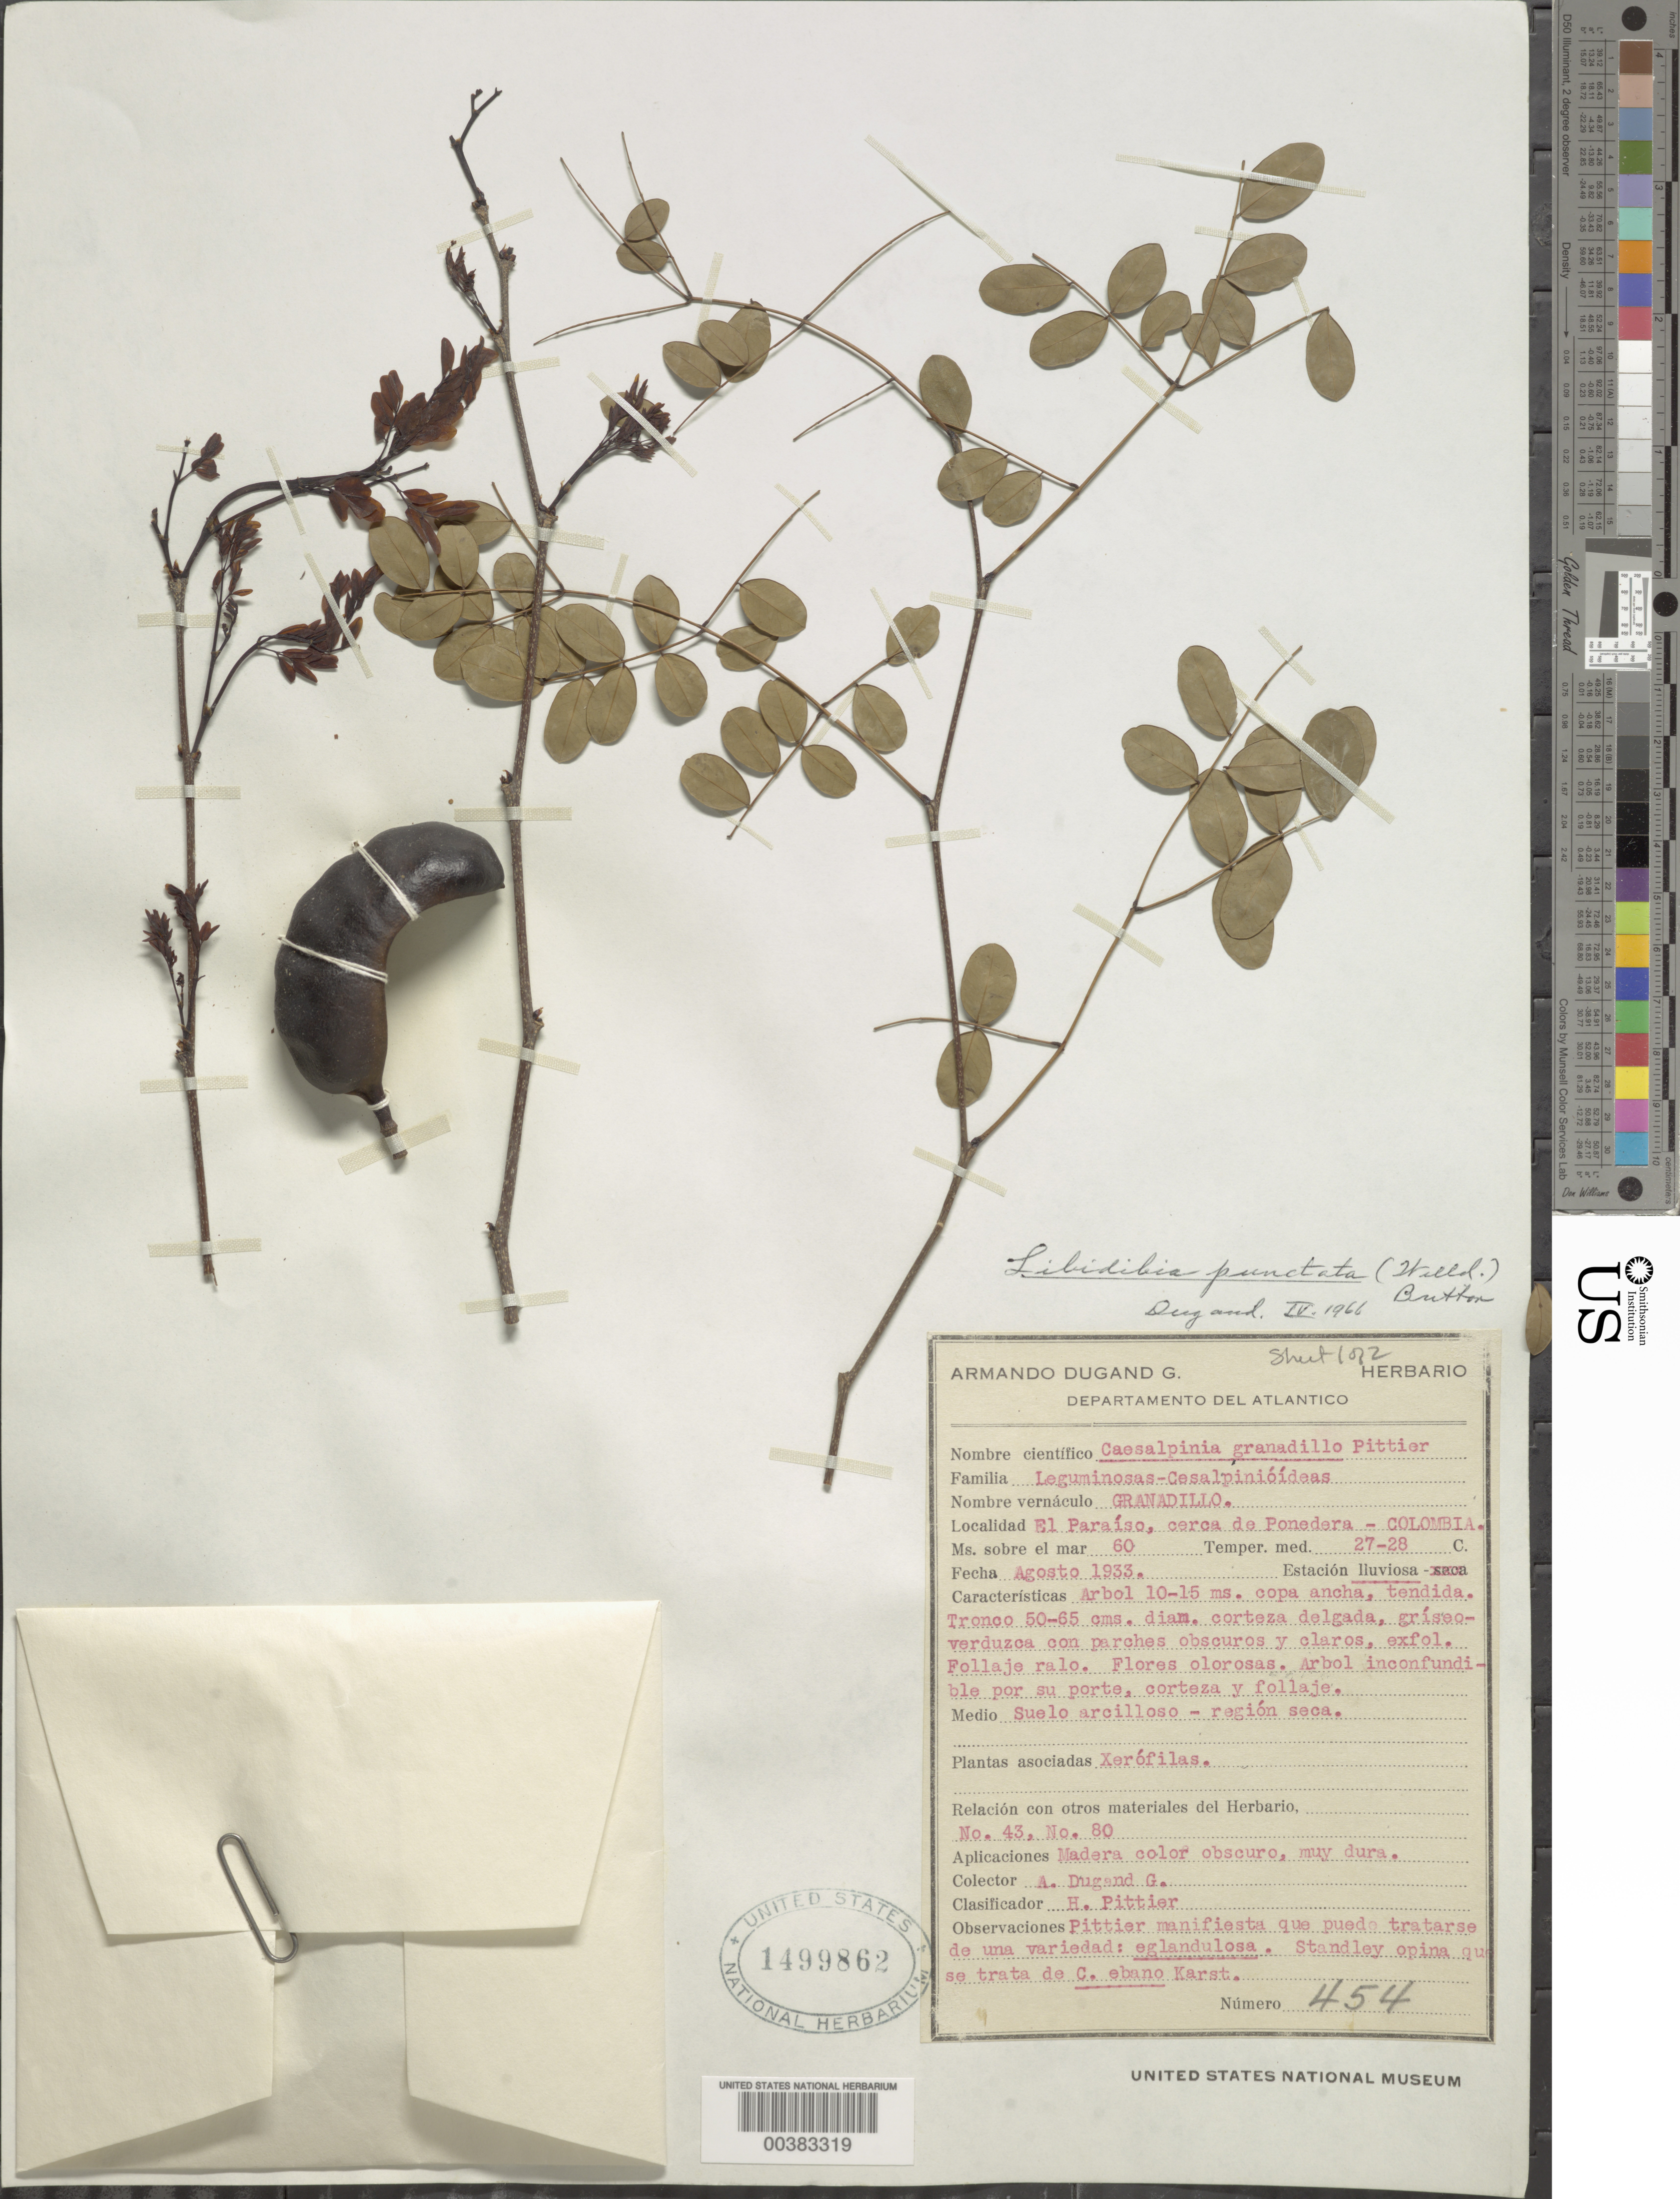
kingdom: Plantae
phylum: Tracheophyta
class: Magnoliopsida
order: Fabales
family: Fabaceae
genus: Libidibia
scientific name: Libidibia punctata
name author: (Willd.) Britton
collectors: A. Dugand G.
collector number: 454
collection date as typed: Aug 1933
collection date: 1933-08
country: Colombia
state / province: Atlántico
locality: El Paraiso, Cerca de Ponedera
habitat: Suelo arcilloso - region seca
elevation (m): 60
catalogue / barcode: US 1499862